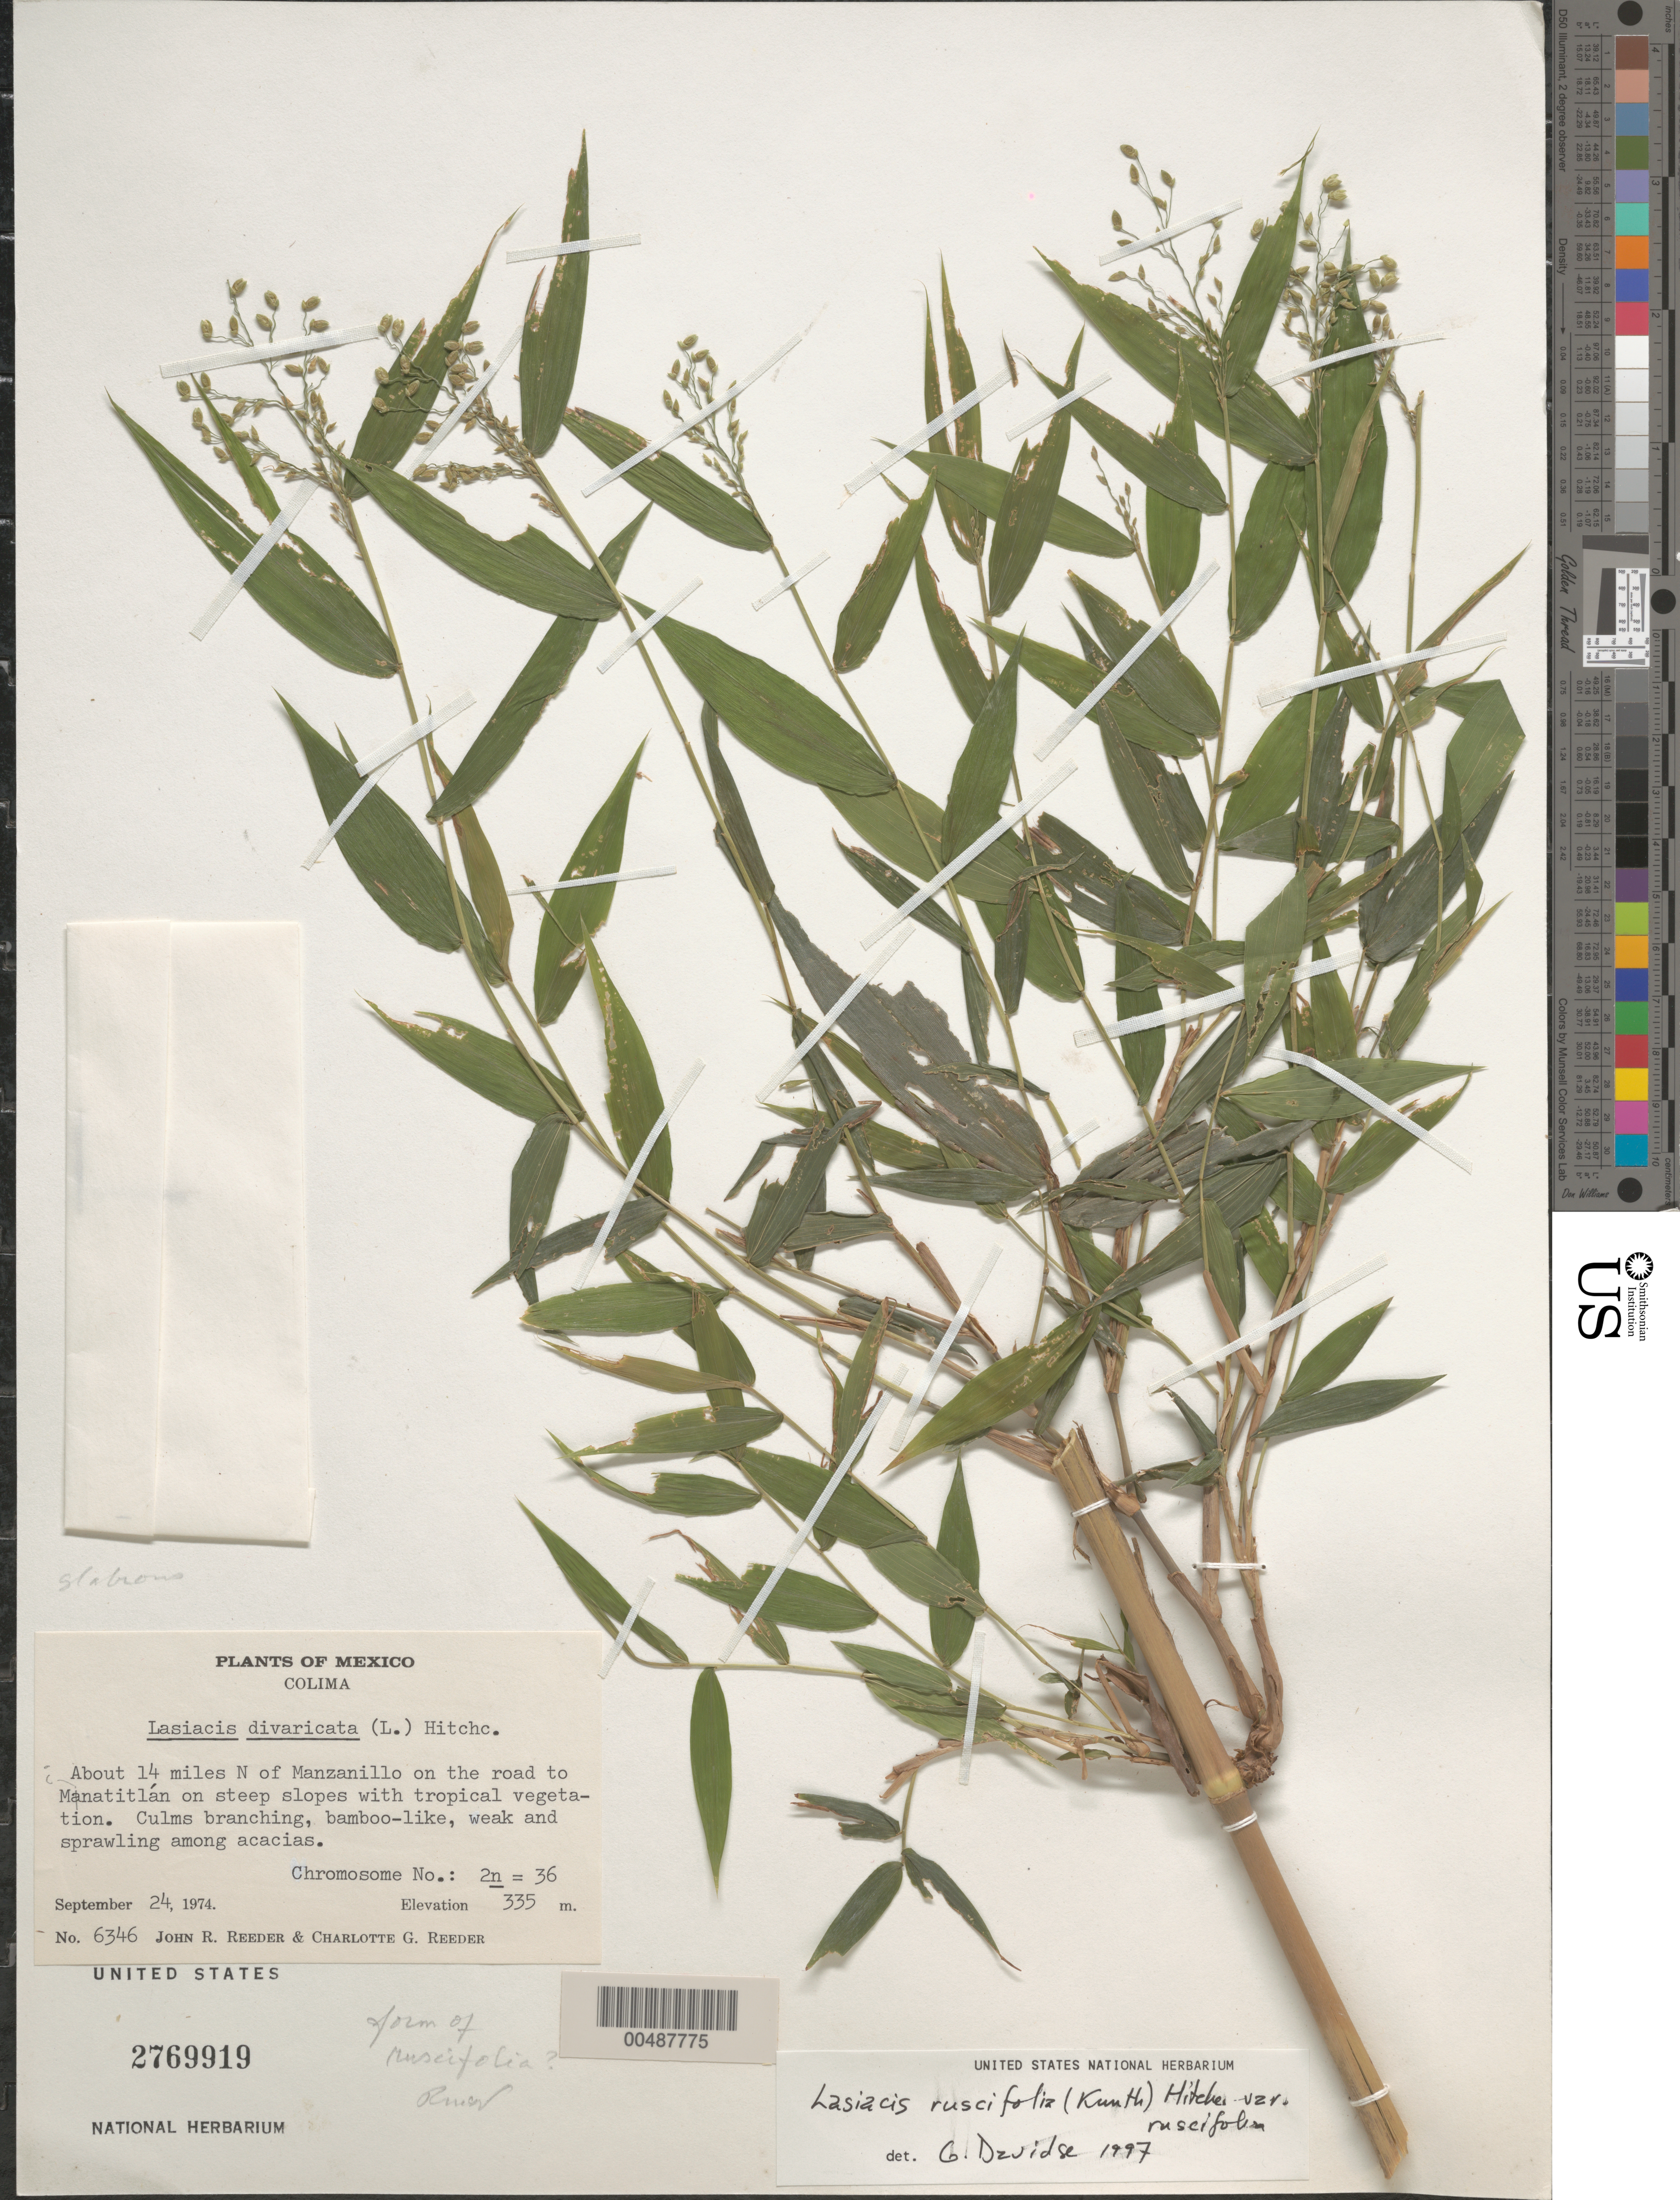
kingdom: Plantae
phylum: Tracheophyta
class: Liliopsida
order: Poales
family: Poaceae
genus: Lasiacis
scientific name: Lasiacis ruscifolia var. ruscifolia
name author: (Kunth) Hitchc.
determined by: Davidse, Gerrit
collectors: J. R. Reeder & C. G. Reeder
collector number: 6346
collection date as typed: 24 Sep 1974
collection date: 1974-09-24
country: Mexico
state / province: Colima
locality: About 14 mi N of Manzanillo on the rd to Minatitlán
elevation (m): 335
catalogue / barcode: US 2769919